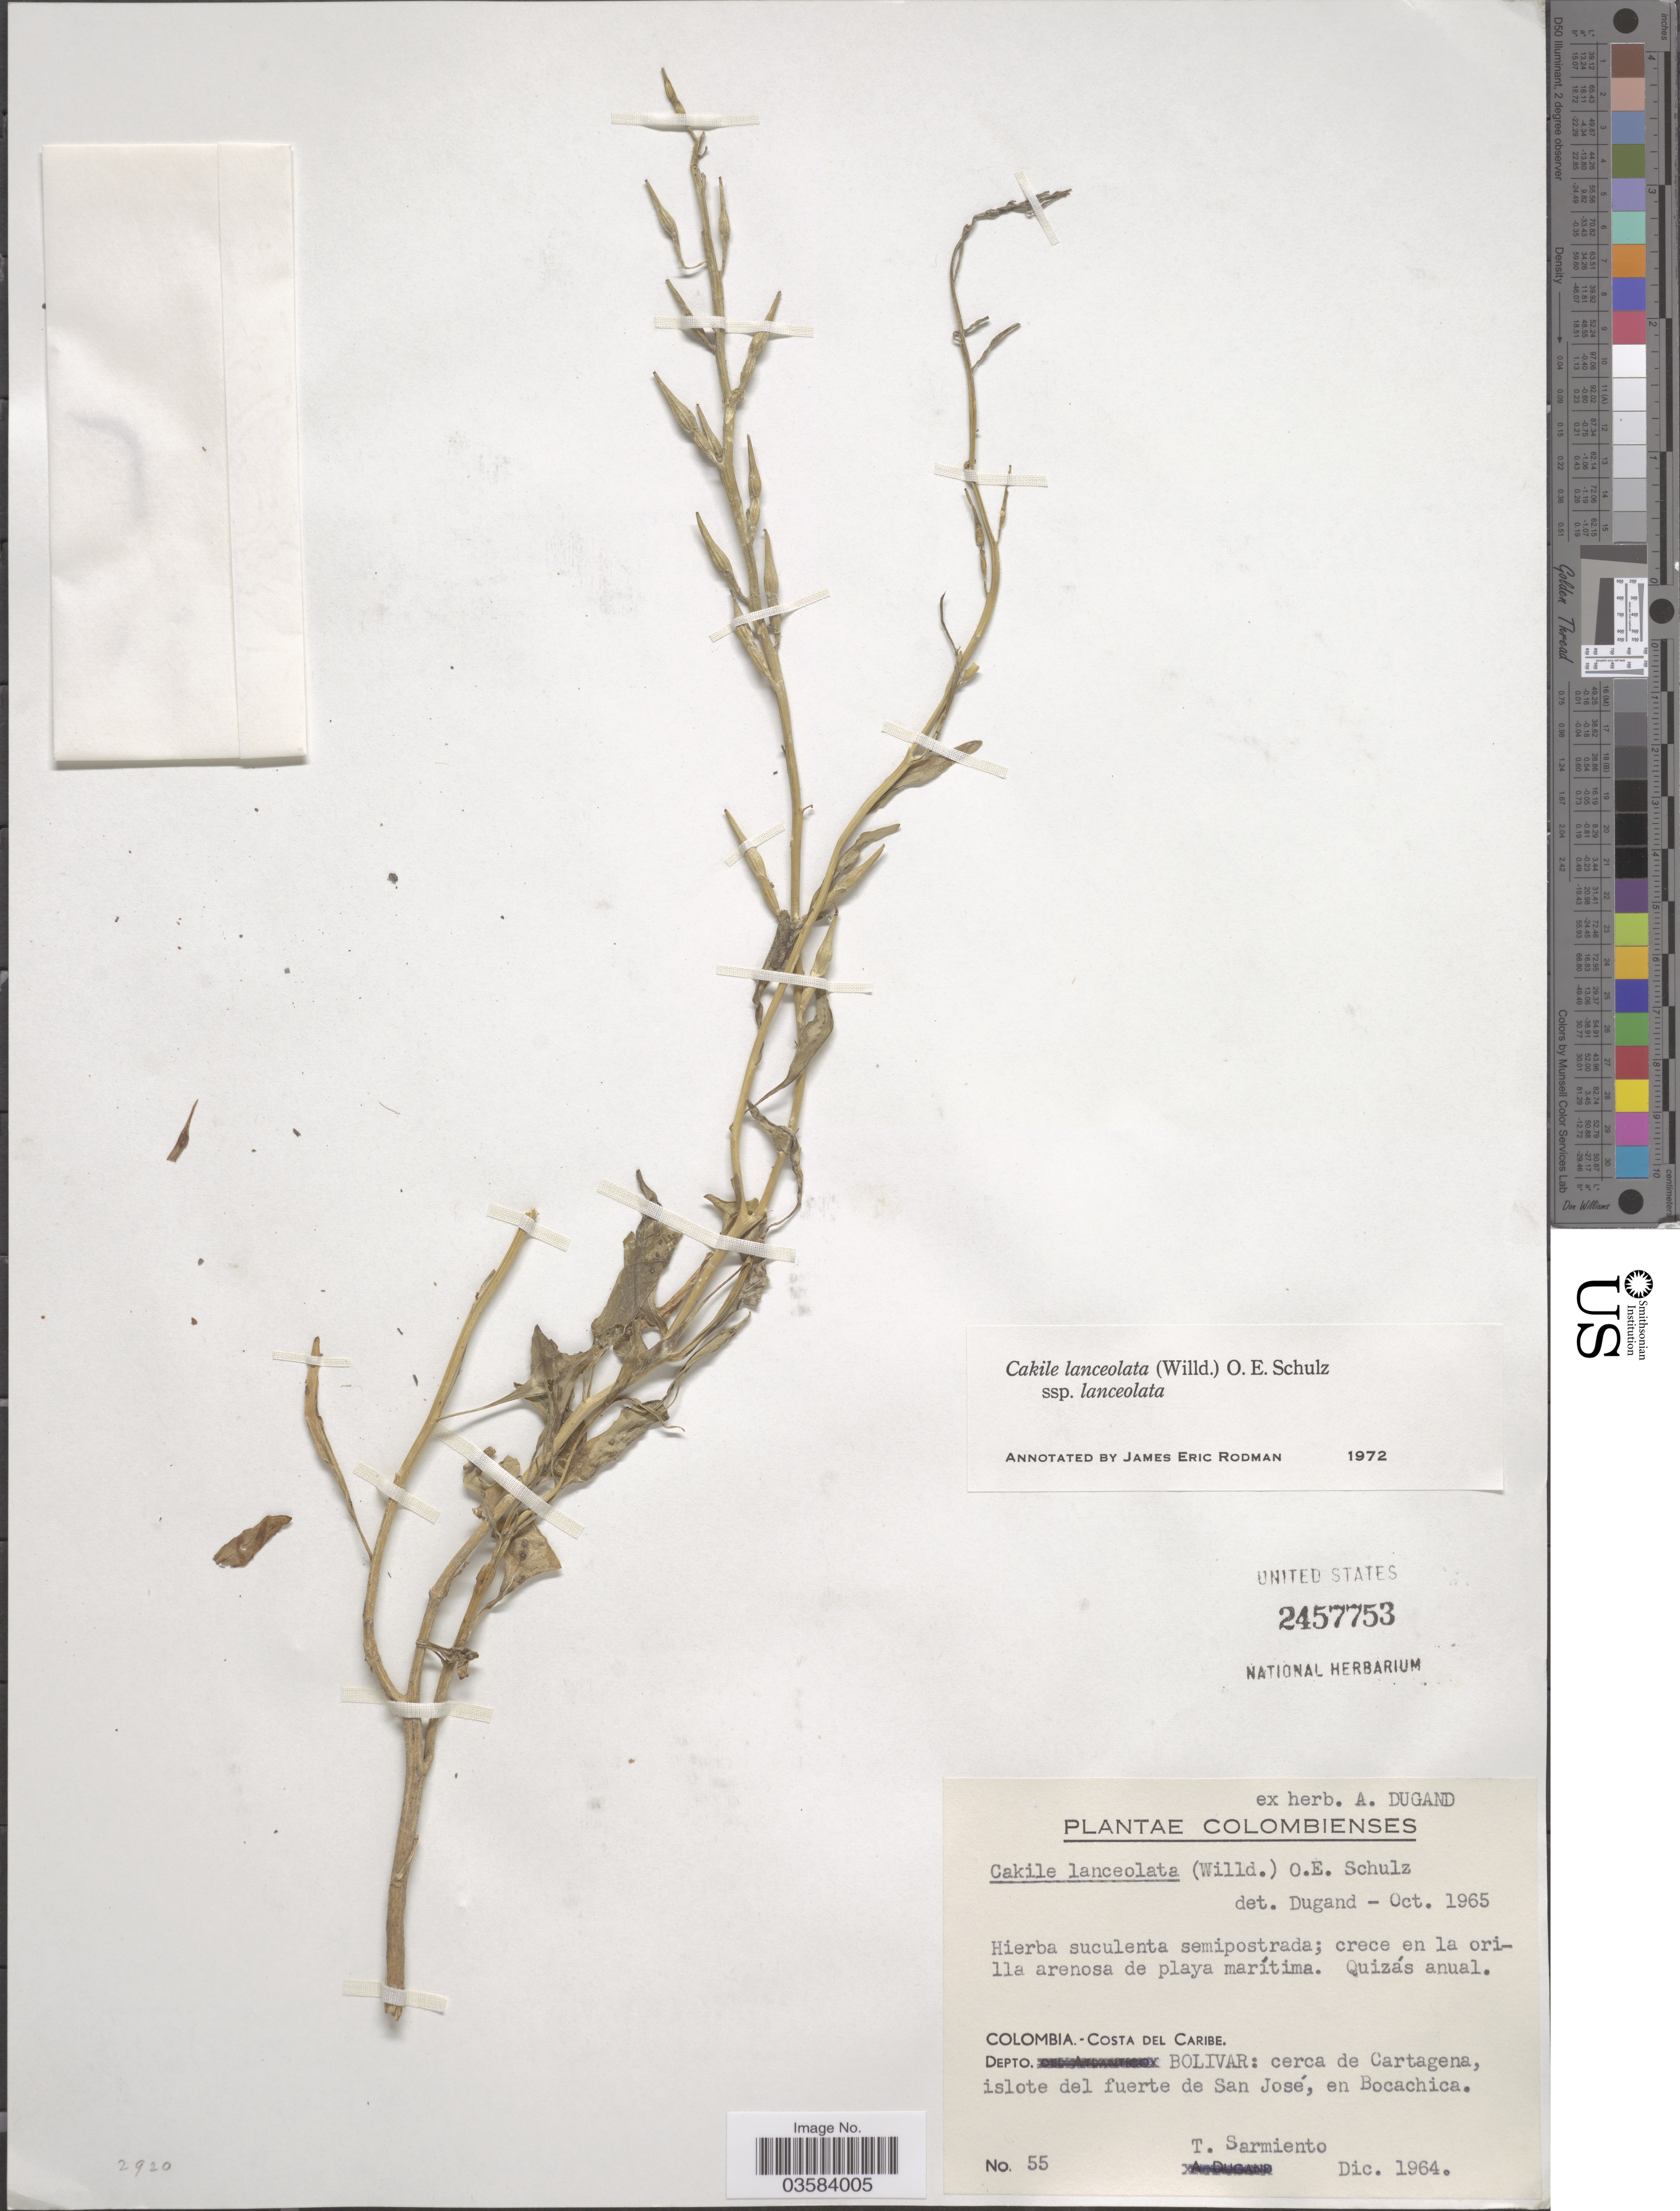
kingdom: Plantae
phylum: Tracheophyta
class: Magnoliopsida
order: Brassicales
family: Brassicaceae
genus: Cakile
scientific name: Cakile lanceolata subsp. lanceolata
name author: (Willd.) O.E. Schulz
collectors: T. Sarmiento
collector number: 55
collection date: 1964-12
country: Colombia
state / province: Bolívar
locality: Costa del Caribe. Depto. Bolivar: cerca de Cartagena, islote del fuerte de San José, en Bocachica.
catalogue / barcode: US 2457753